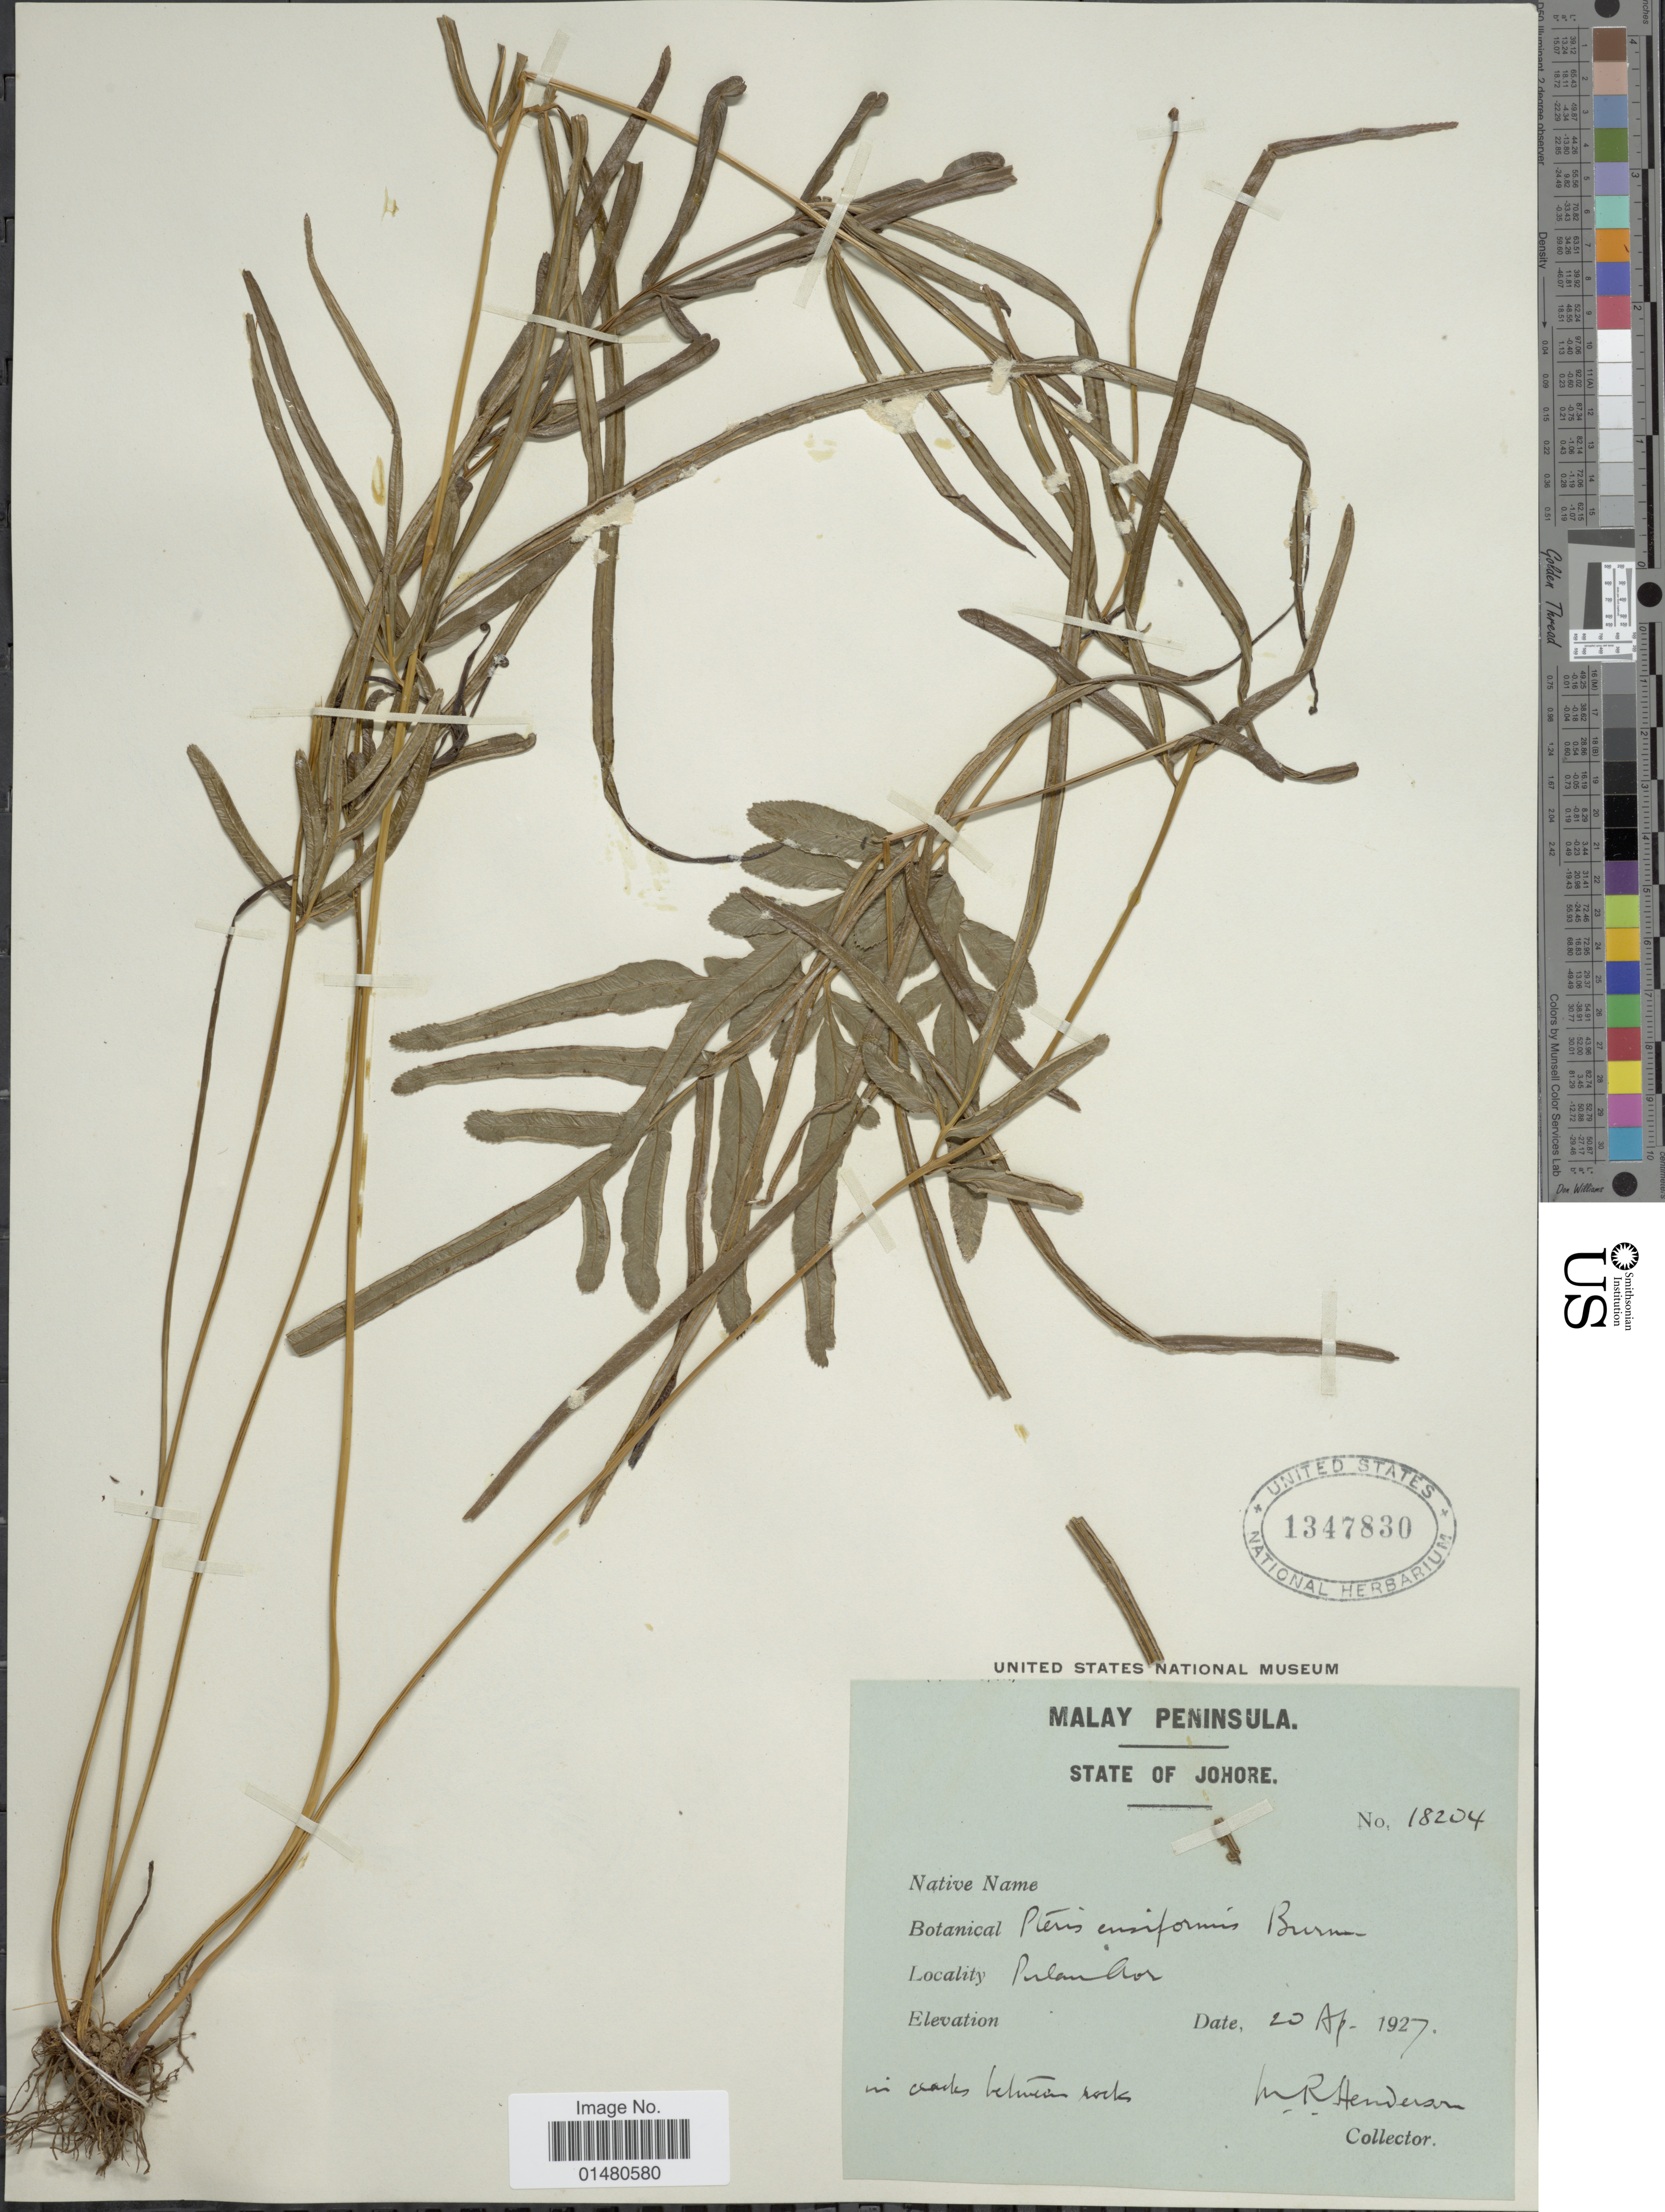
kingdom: Plantae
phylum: Tracheophyta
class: Polypodiopsida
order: Polypodiales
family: Pteridaceae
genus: Pteris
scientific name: Pteris ensiformis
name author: Burm. f.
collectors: M. Henderson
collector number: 18204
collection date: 1927-04-20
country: Malaysia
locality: Malay Peninsula, State of Johore, Pulanghor [interpreted]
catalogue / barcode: US 1347830